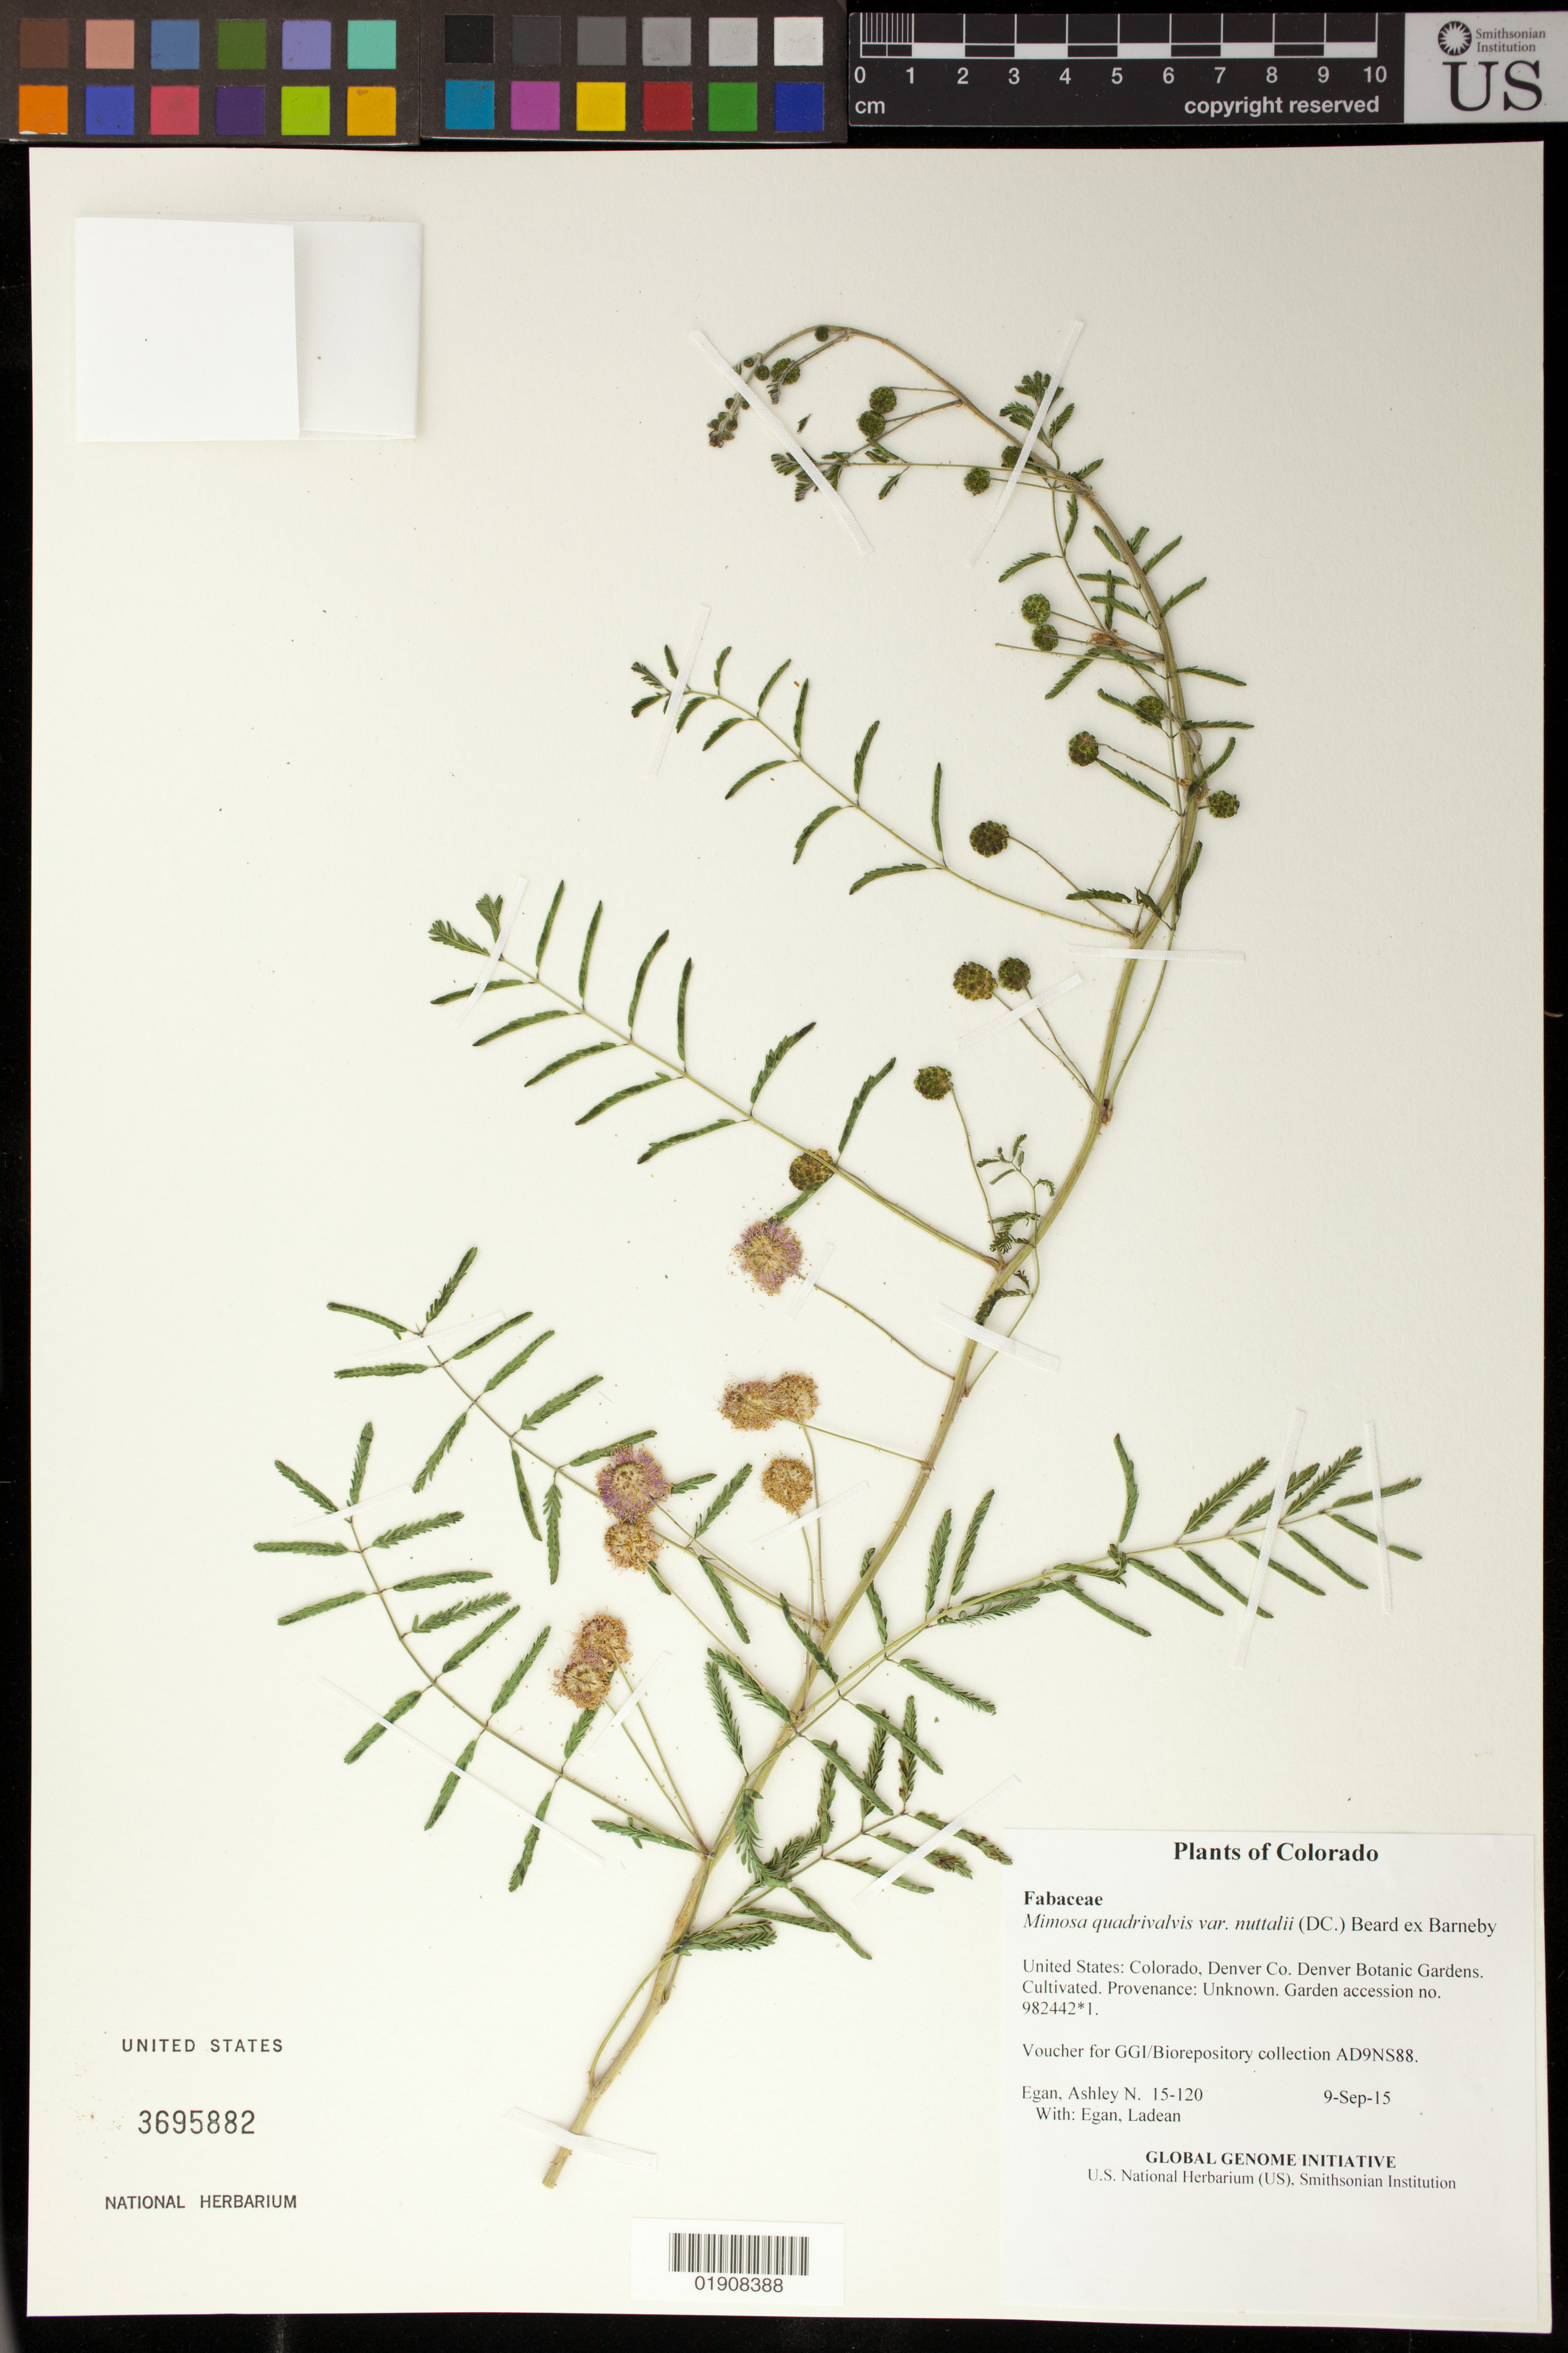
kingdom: Plantae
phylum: Tracheophyta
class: Magnoliopsida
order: Fabales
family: Fabaceae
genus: Mimosa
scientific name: Mimosa nuttallii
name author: (DC.) B.L. Turner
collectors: A. N. Egan & L. Egan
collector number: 15-120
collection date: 2015-09-09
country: United States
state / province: Colorado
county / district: Denver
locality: Denver Botanic Gardens. Cultivated. Provenance: Unknown. Garden accession no. 982442.1.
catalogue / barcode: US 3695882